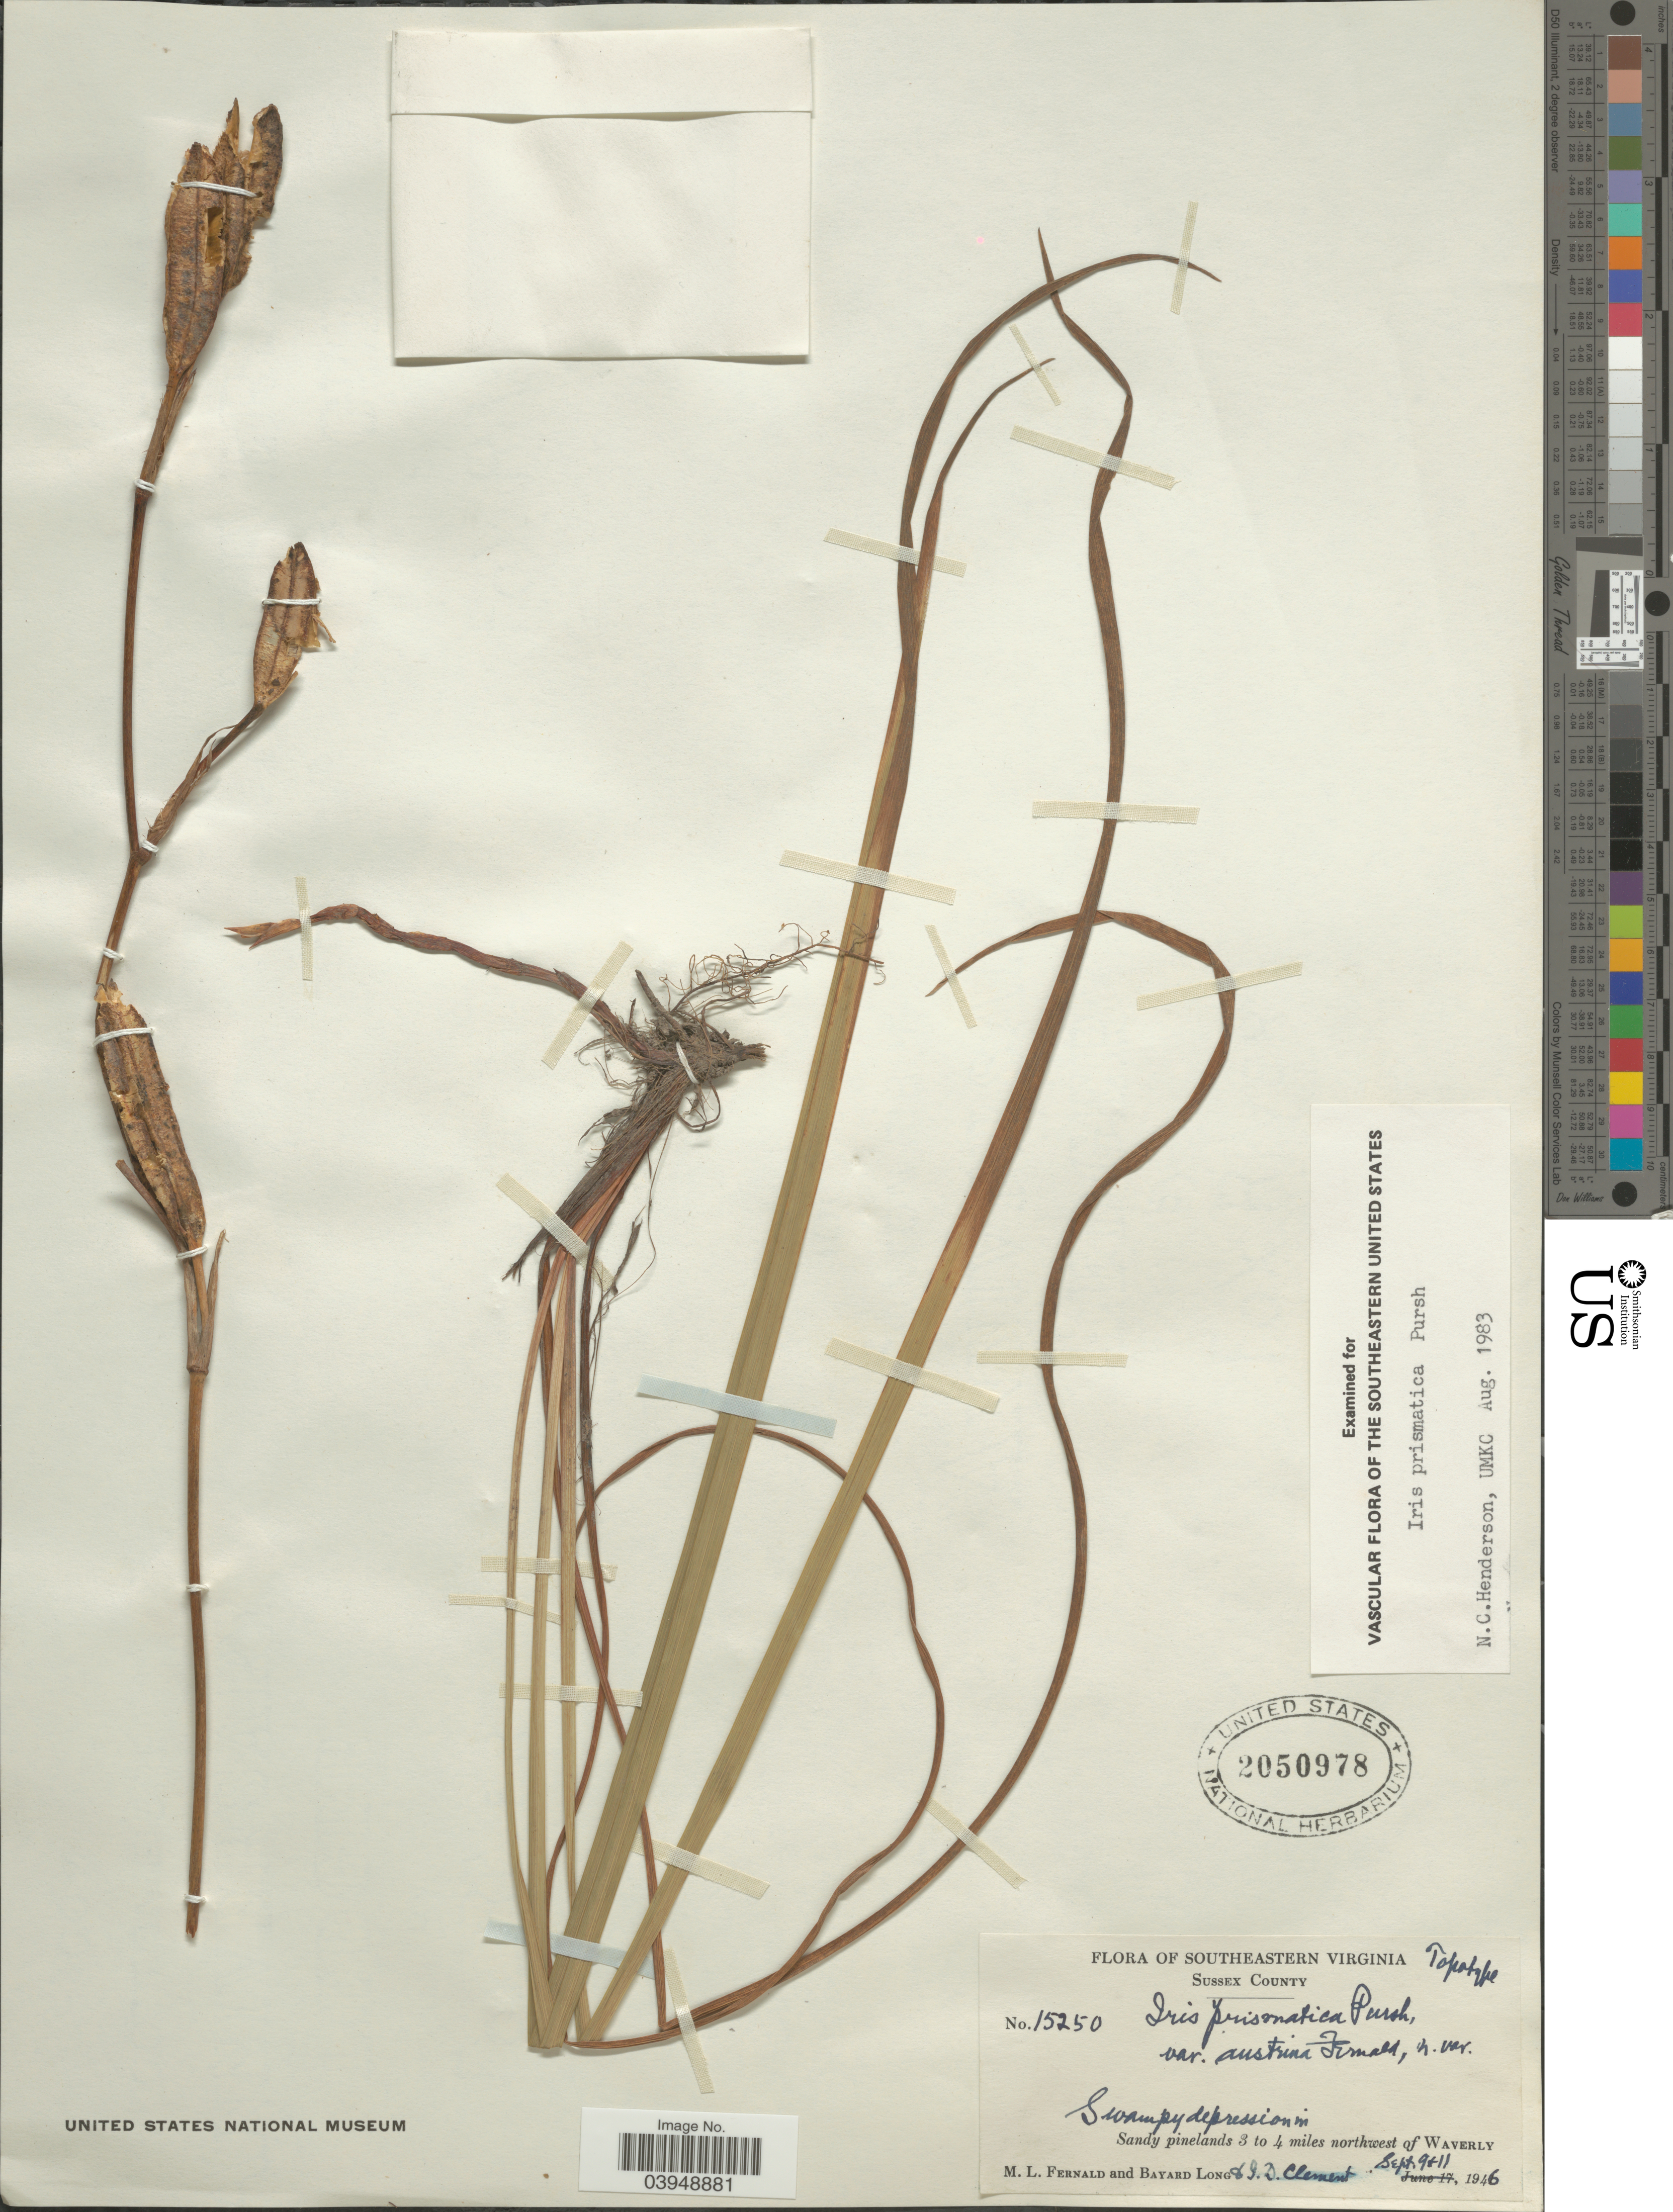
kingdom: Plantae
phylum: Tracheophyta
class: Liliopsida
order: Asparagales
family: Iridaceae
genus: Iris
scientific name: Iris prismatica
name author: Pursh ex Ker Gawl.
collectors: M. L. Fernald, B. Long & J. Clement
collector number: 15250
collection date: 1946-09-09/1946-09-11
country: United States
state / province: Virginia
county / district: Sussex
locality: Southeastern Virginia. Sussex County. Sandy pinelands 3 to 4 miles northwest of Waverly.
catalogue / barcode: US 2050978